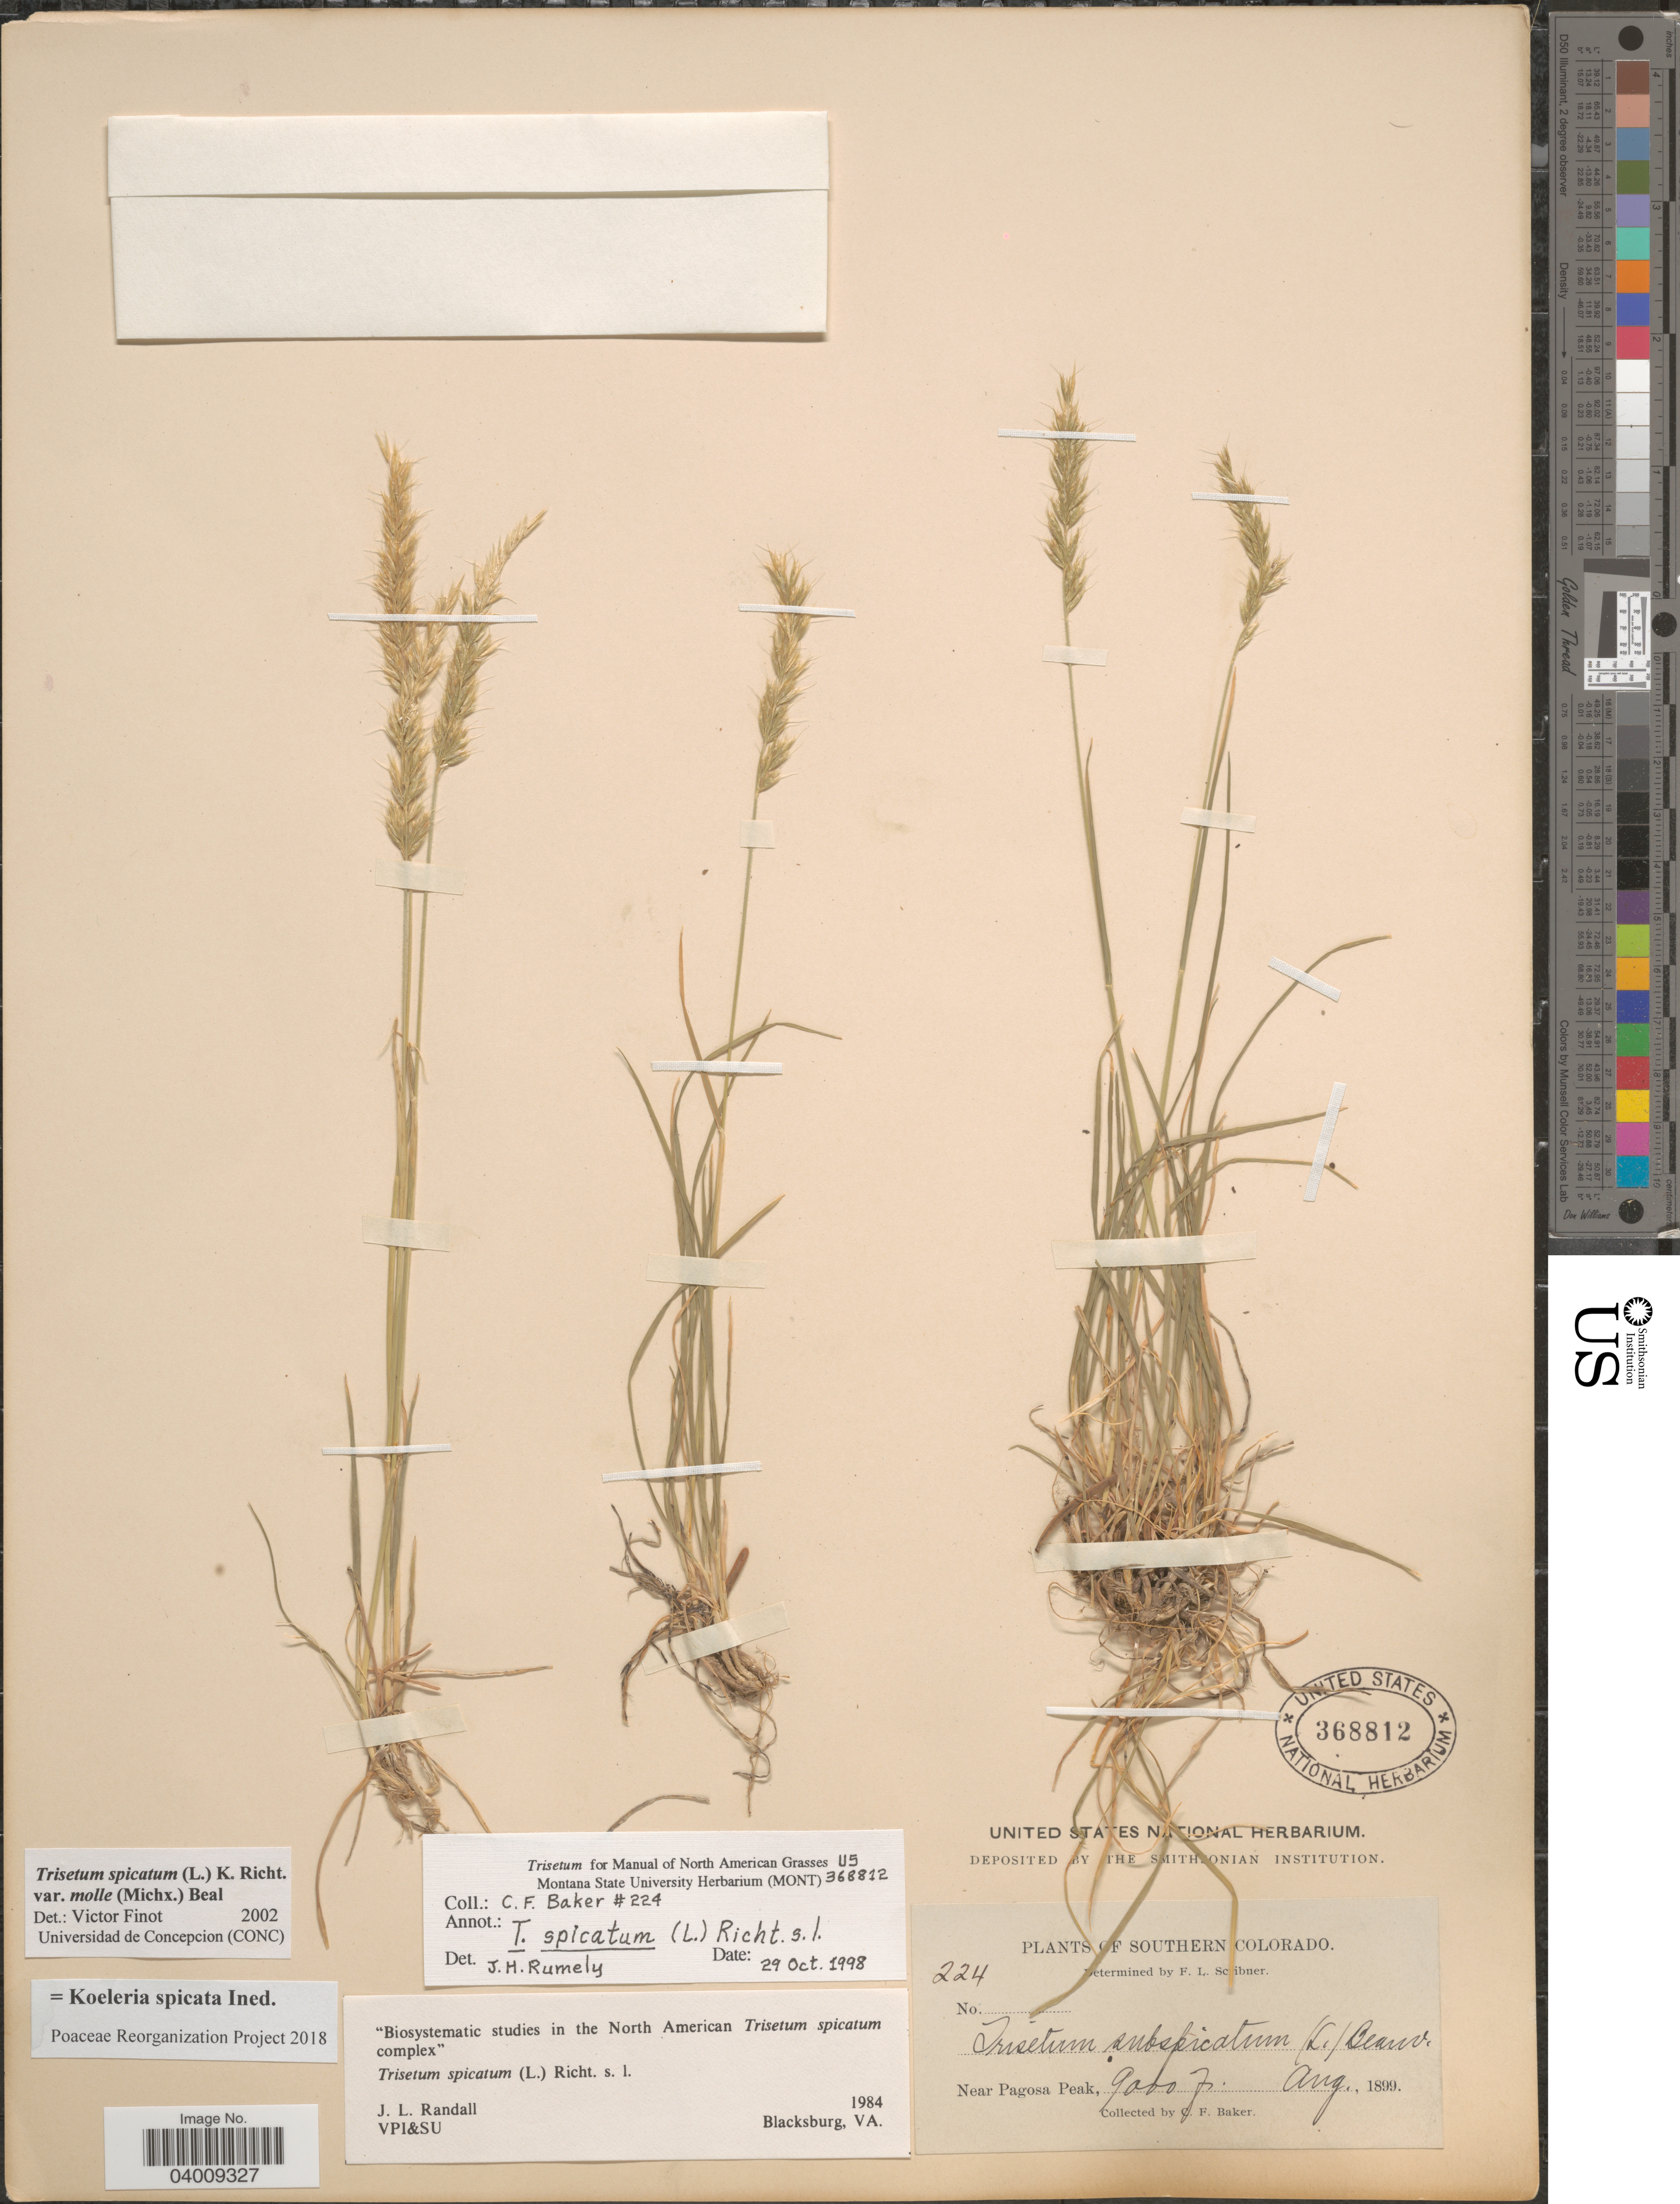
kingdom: Plantae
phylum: Tracheophyta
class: Liliopsida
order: Poales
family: Poaceae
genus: Koeleria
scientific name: Koeleria spicata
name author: (L.) Barberá et al.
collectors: C. F. Baker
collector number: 224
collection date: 1899-08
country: United States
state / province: Colorado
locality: Southern Colorado. Near Pagosa Peak.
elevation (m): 2743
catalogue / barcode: US 368812